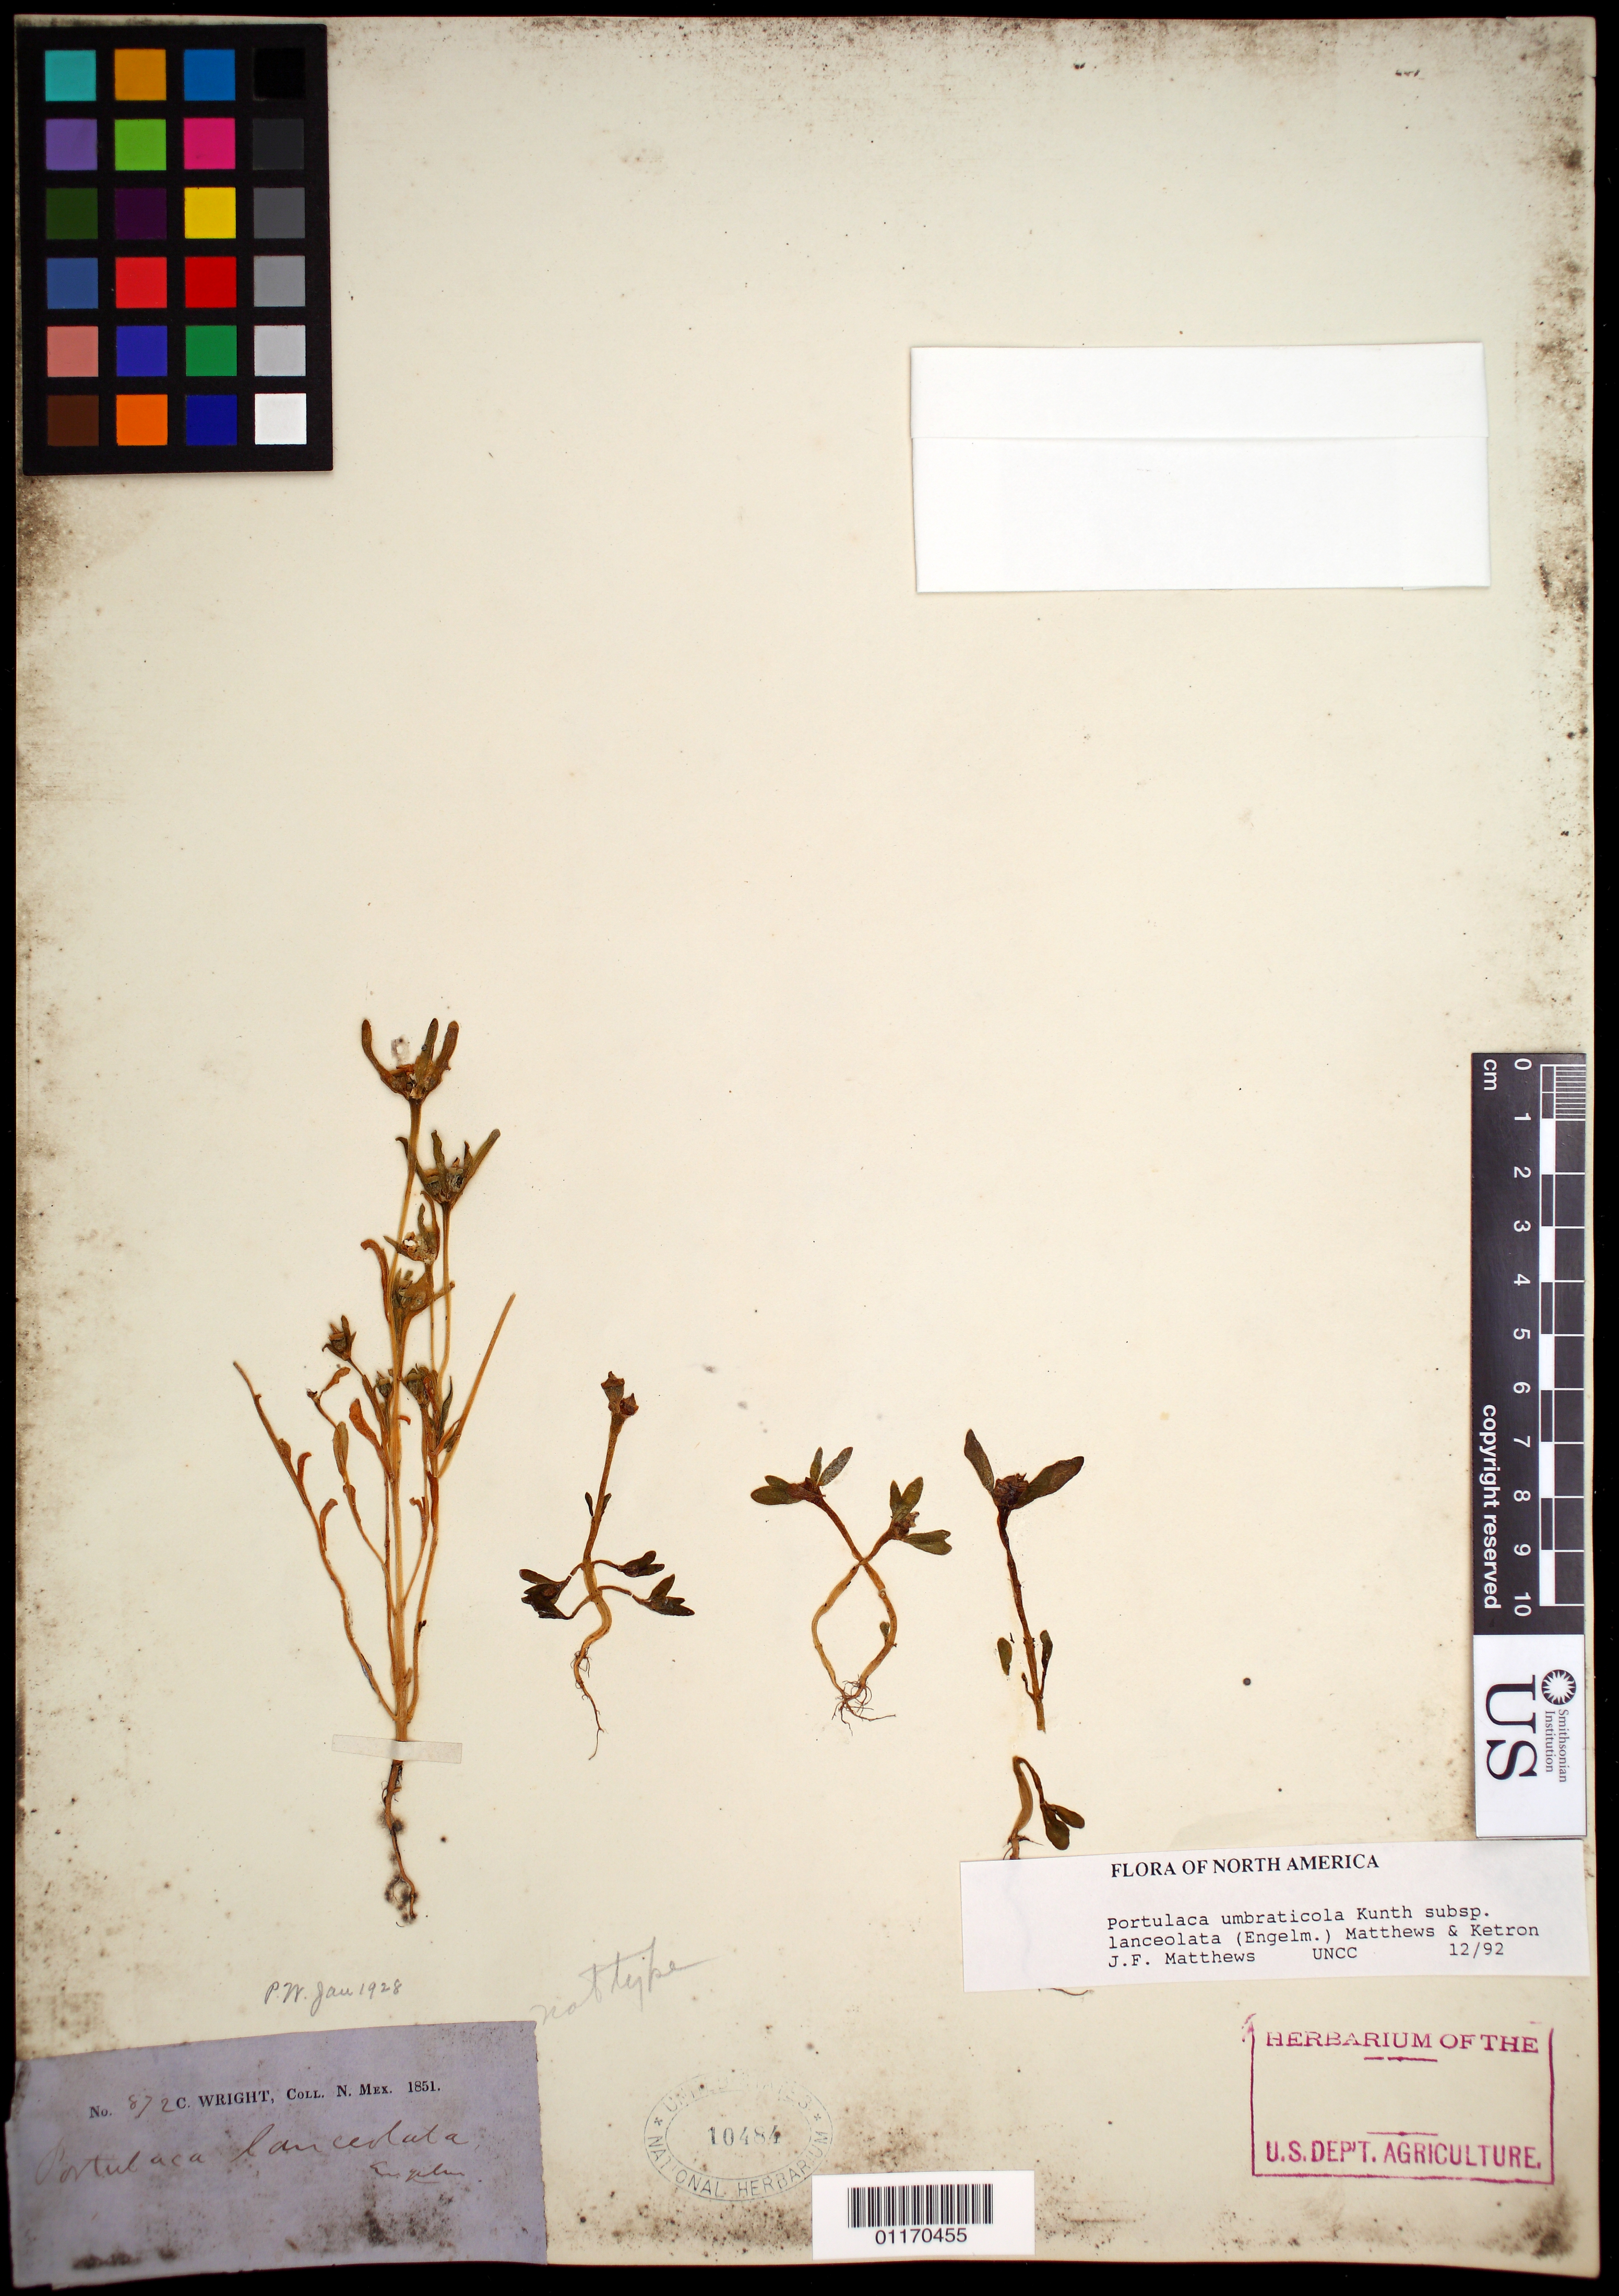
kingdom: Plantae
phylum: Tracheophyta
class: Magnoliopsida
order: Caryophyllales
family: Portulacaceae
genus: Portulaca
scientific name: Portulaca umbraticola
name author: Kunth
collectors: C. Wright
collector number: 872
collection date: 1851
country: United States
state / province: New Mexico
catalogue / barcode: US 10484